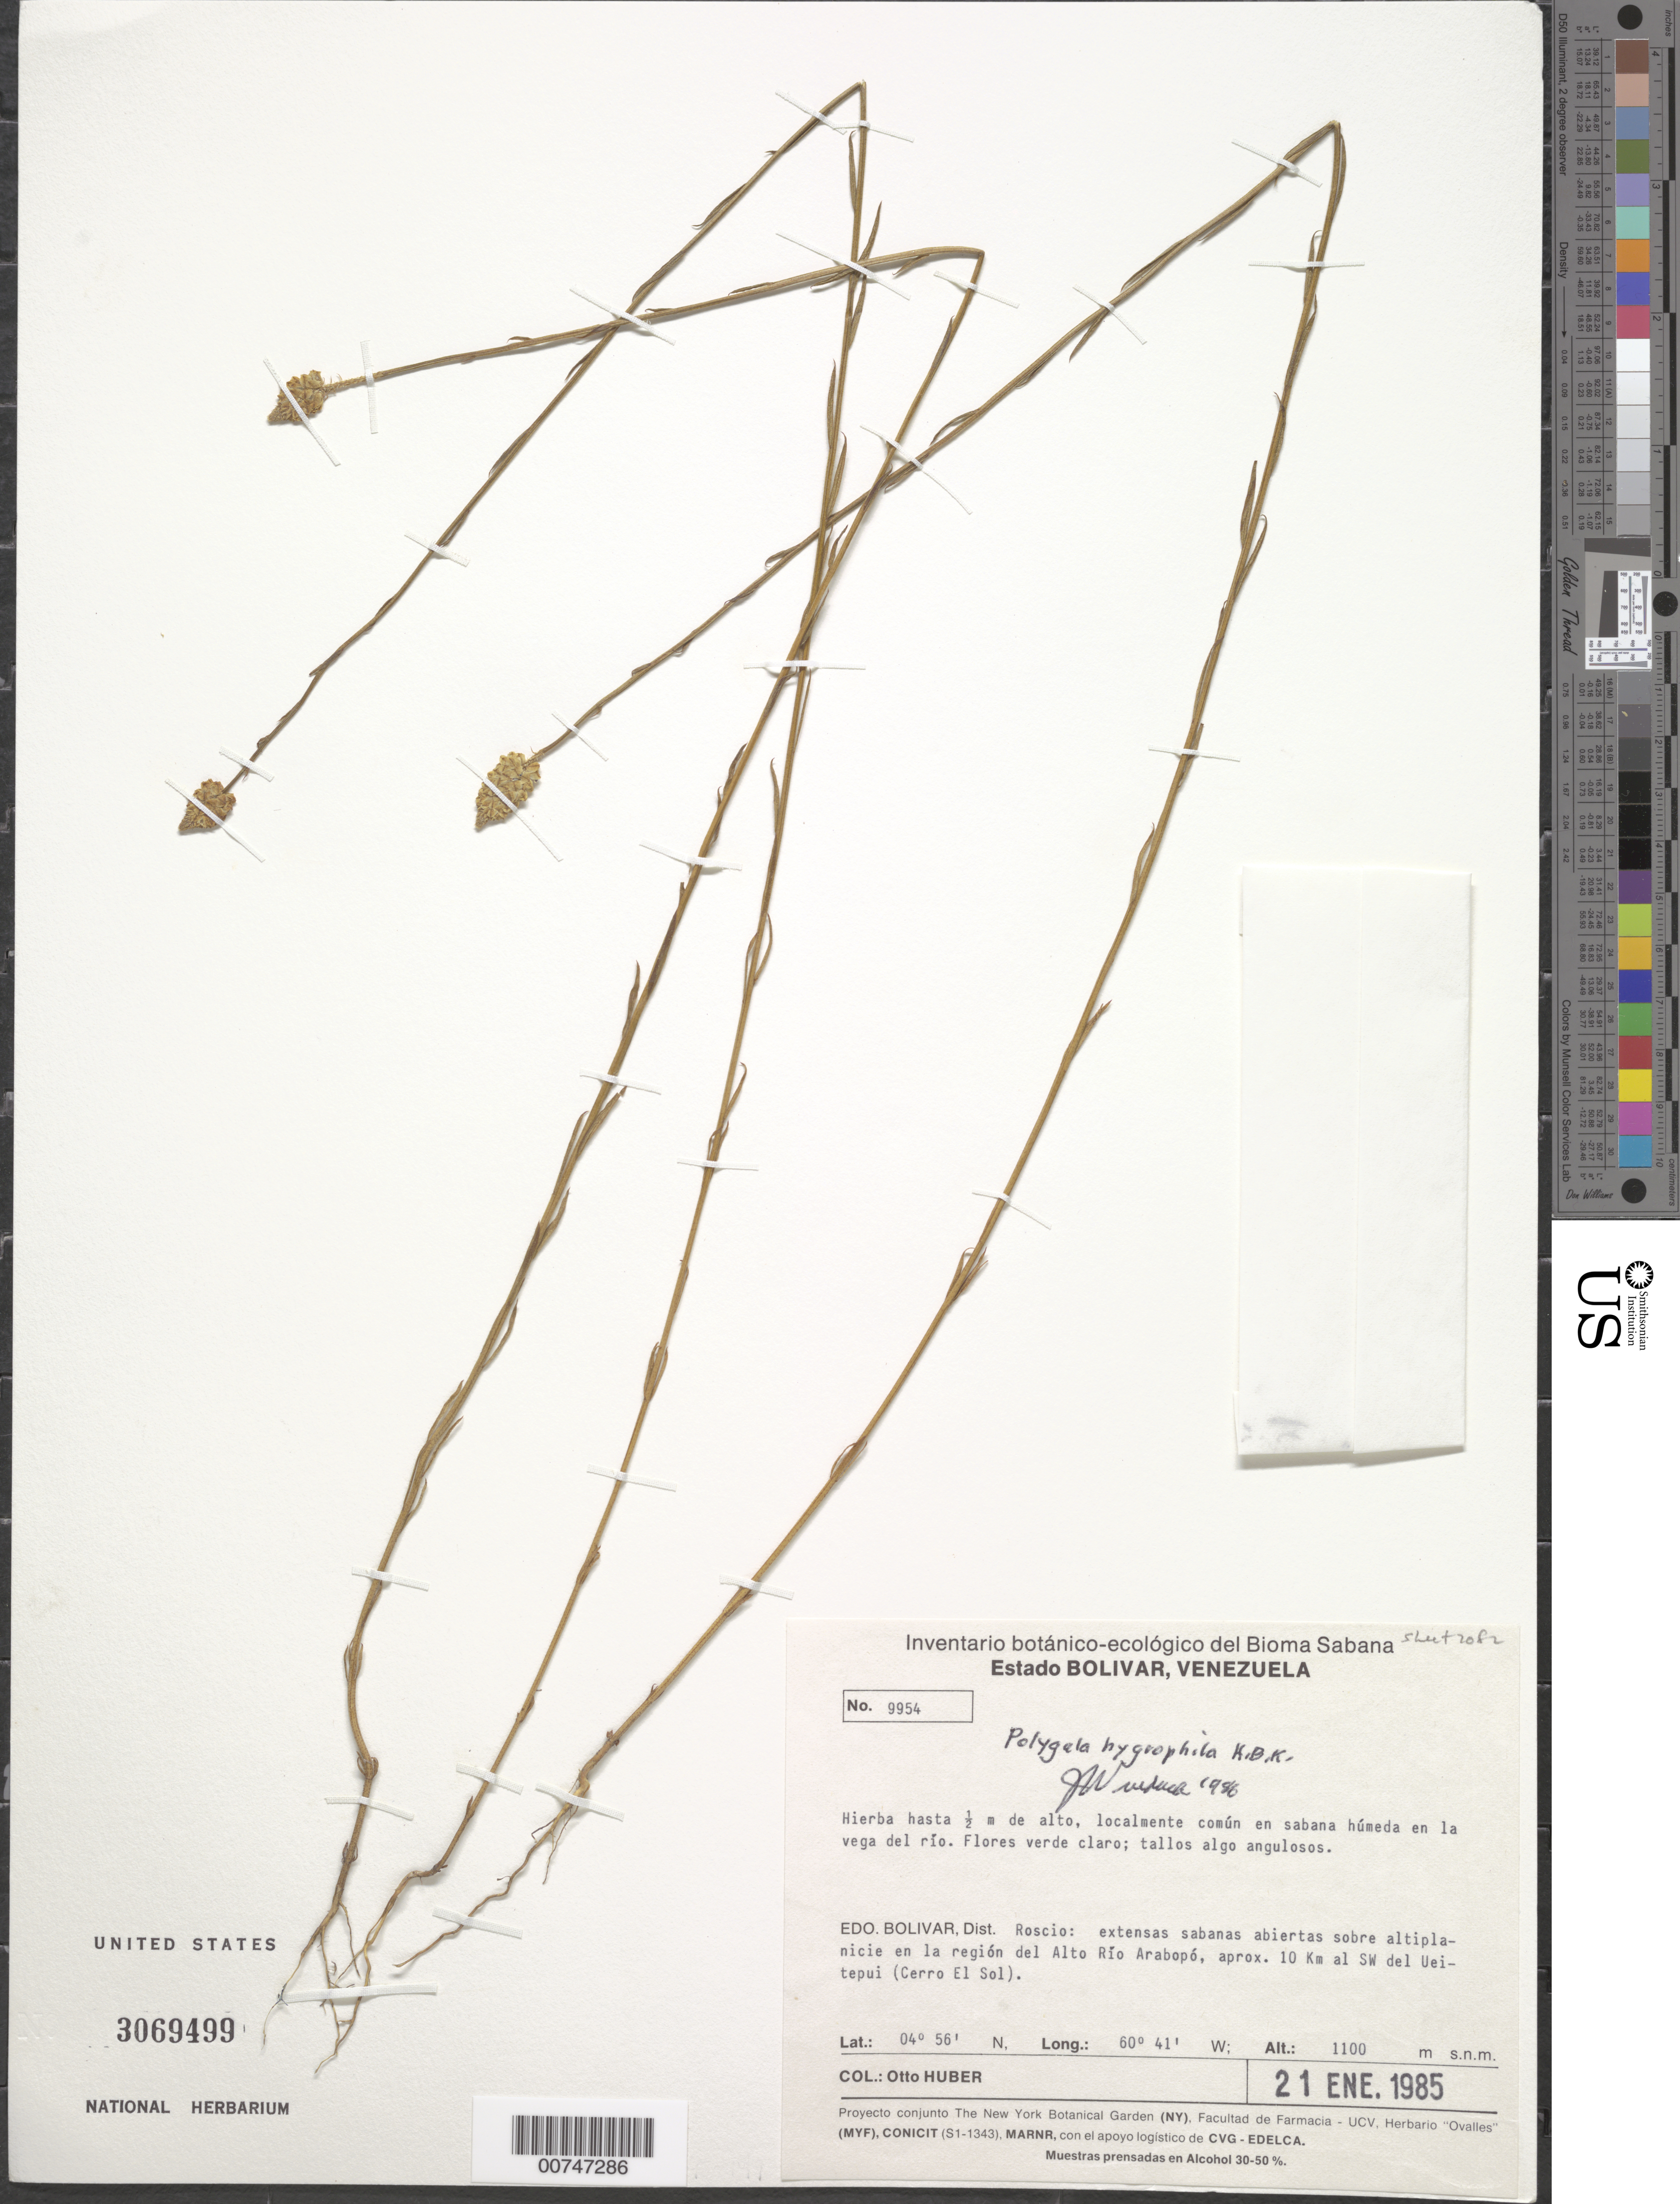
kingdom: Plantae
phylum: Tracheophyta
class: Magnoliopsida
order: Fabales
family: Polygalaceae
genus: Polygala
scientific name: Polygala hygrophila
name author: Kunth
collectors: O. Huber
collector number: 9954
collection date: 1985-01-21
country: Venezuela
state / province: Bolivar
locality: Dist. Roscio: extensas sabanas abiertas sobre altiplanicie en la región del Alto Río Arabopo, aprox. 10 Km al SW del Ueitepui (Cerro El Sol).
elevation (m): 1100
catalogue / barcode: US 3069499